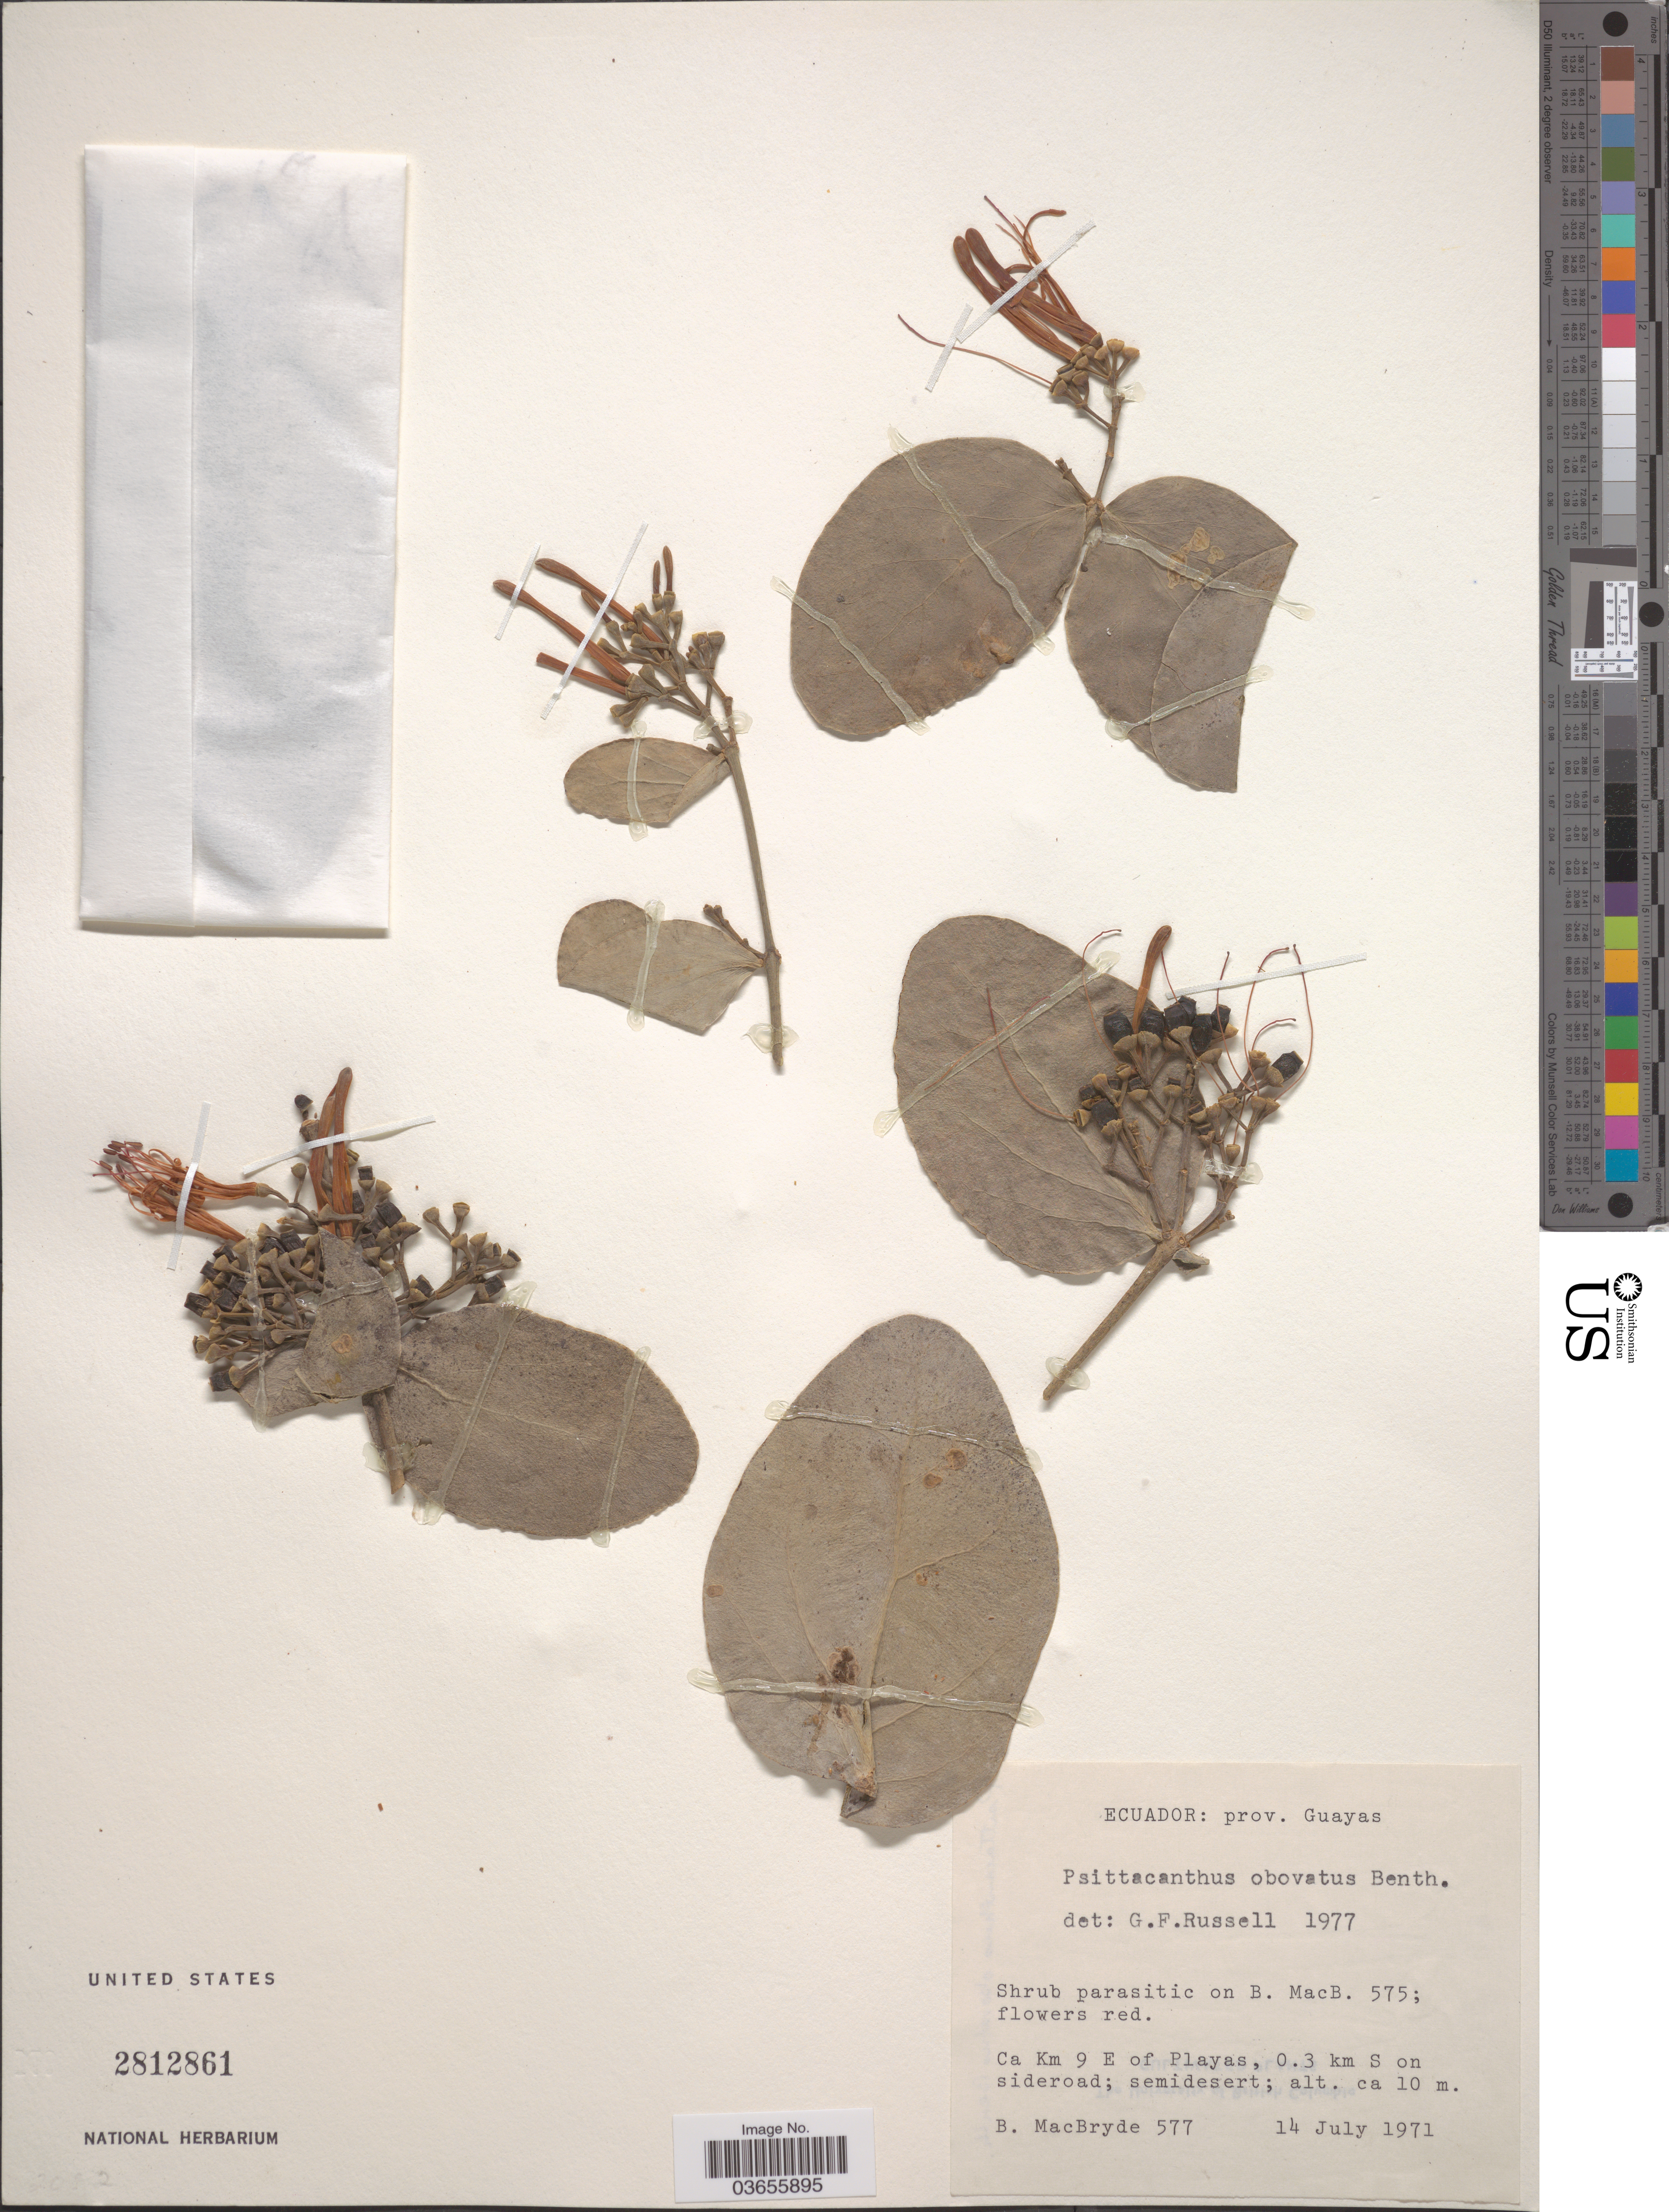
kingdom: Plantae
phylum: Tracheophyta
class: Magnoliopsida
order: Santalales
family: Loranthaceae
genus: Psittacanthus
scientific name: Psittacanthus divaricatus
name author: (Kunth) G. Don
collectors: B. MacBryde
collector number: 577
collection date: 1971-07-14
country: Ecuador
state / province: Guayas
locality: Ca Km 9 E of Playas, 0.3 km S on sideroad; semidesert.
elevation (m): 10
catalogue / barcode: US 2812861